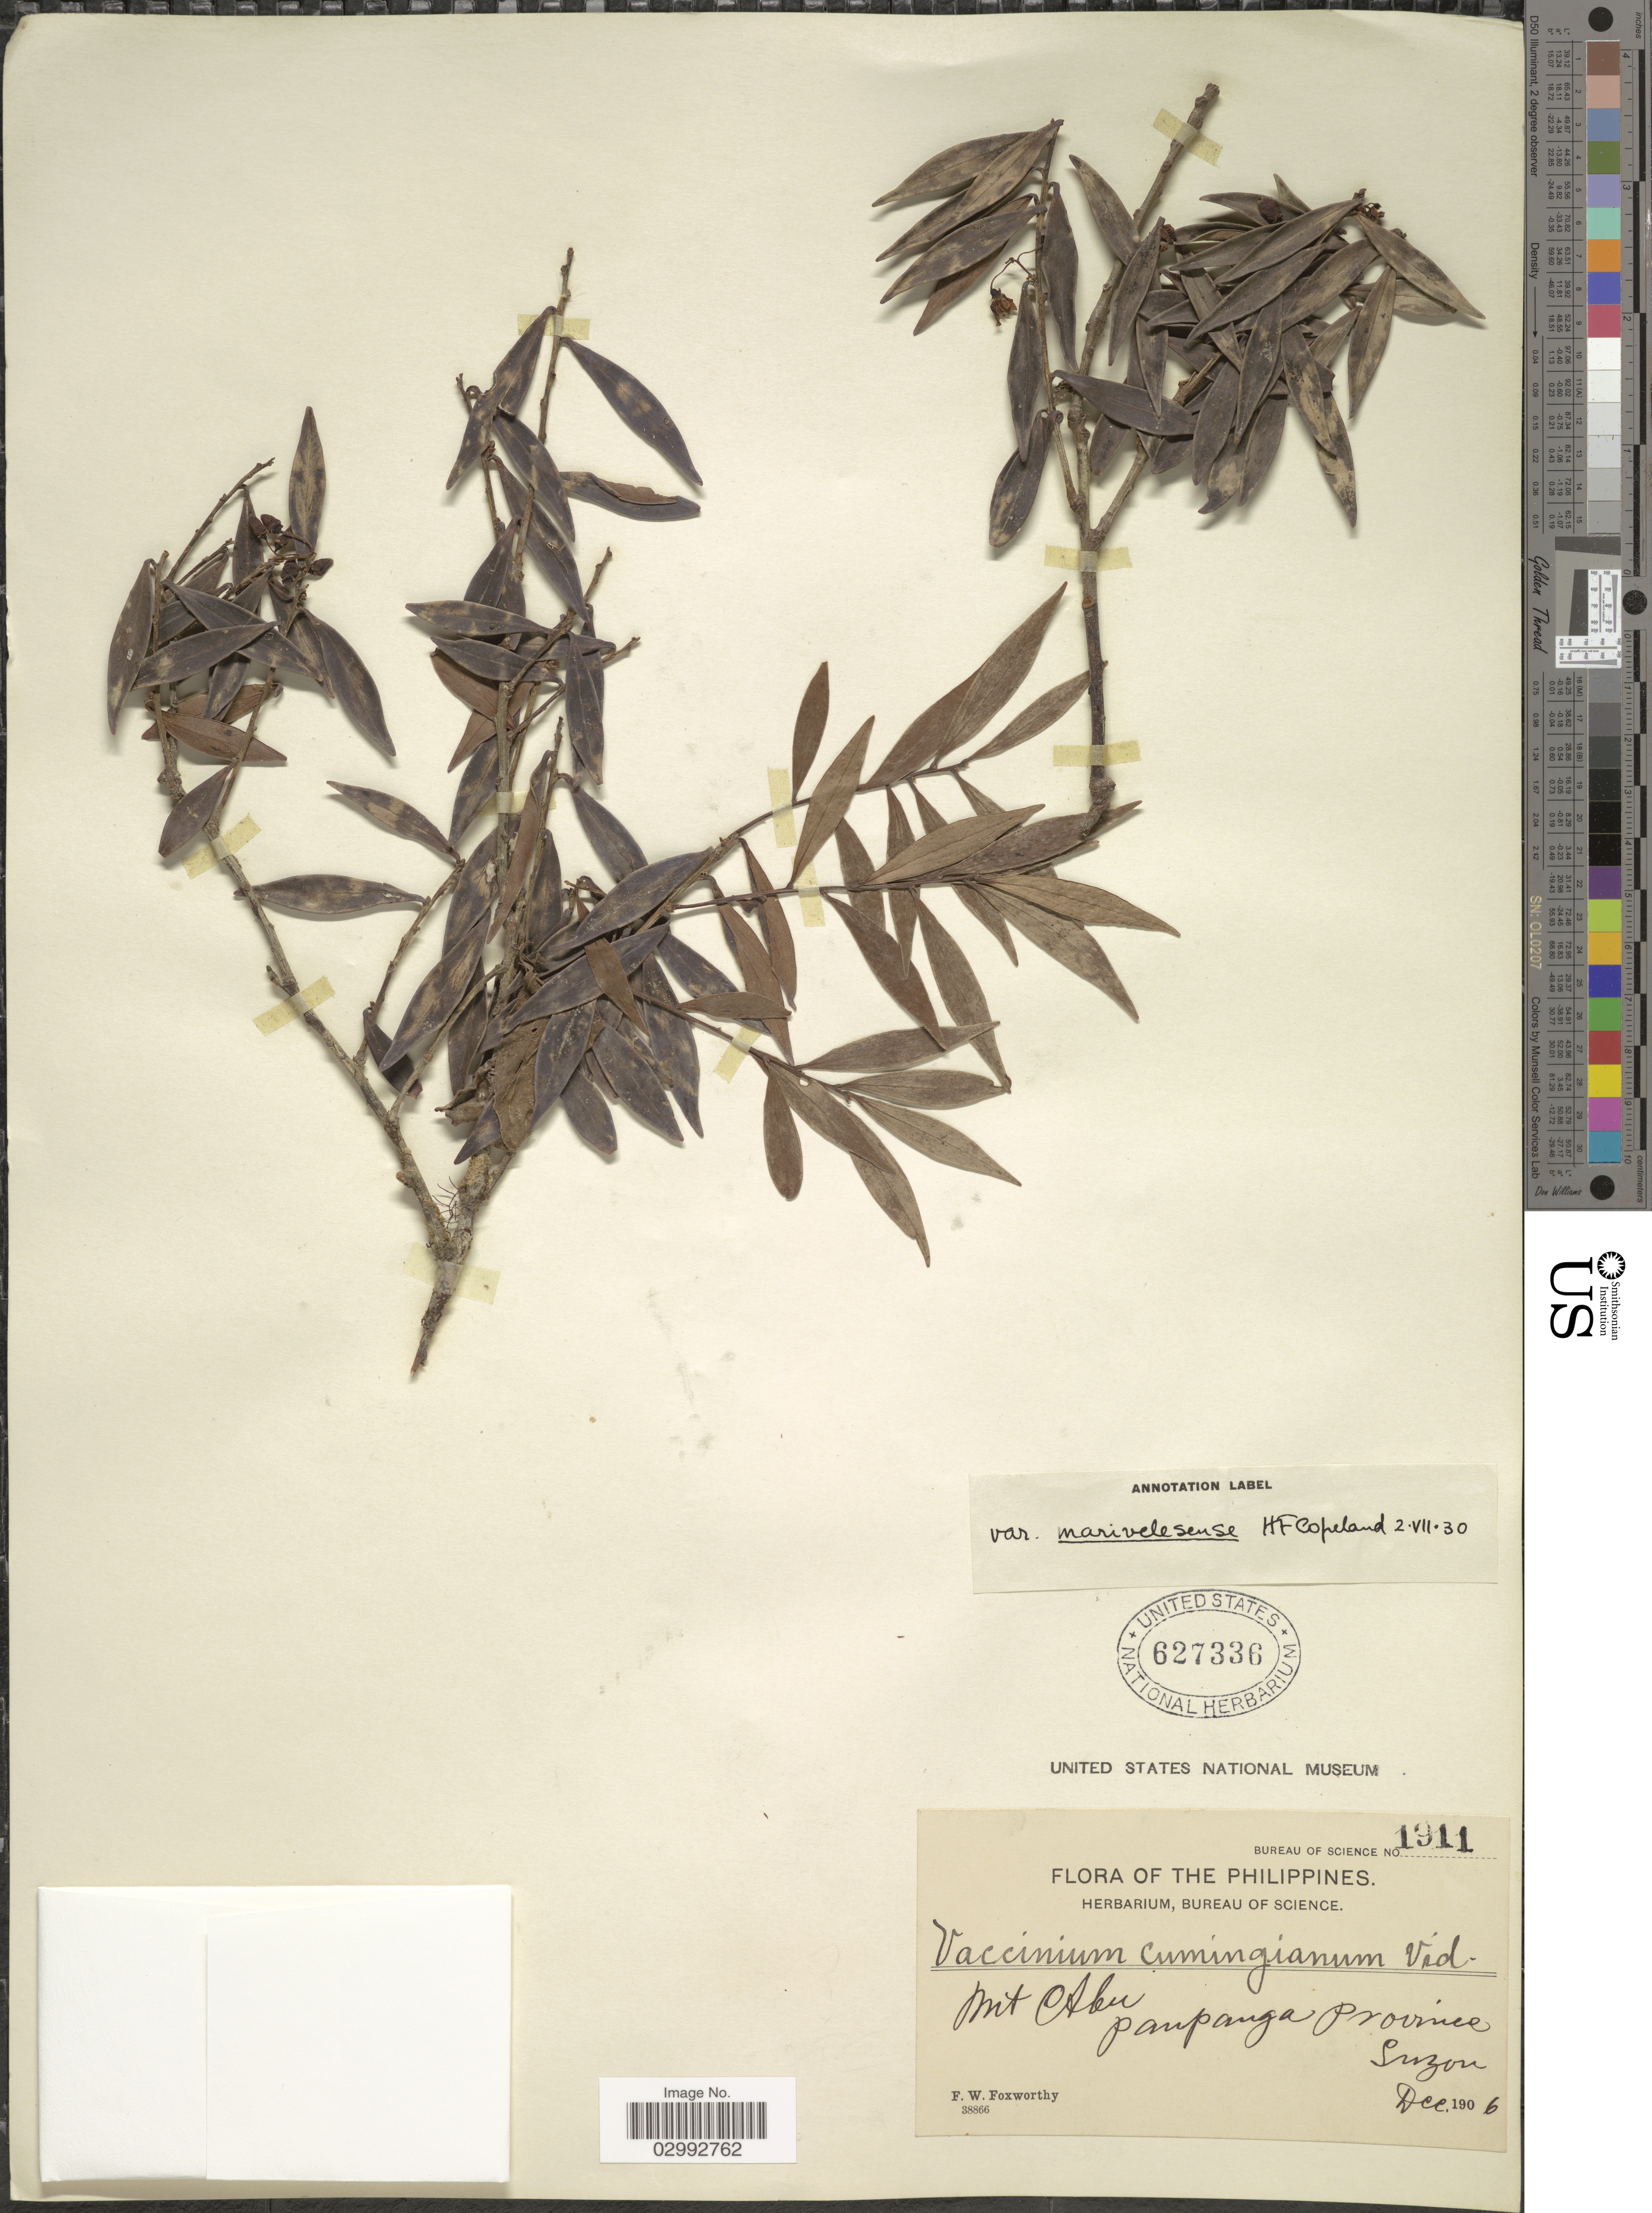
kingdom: Plantae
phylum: Tracheophyta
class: Magnoliopsida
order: Ericales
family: Ericaceae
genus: Vaccinium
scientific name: Vaccinium cumingianum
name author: S. Vidal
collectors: F. W. Foxworthy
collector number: Bureau of Science 1911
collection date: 1906-12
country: Philippines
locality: Mt. Abu Panpanga Province, Luzon.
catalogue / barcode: US 627336